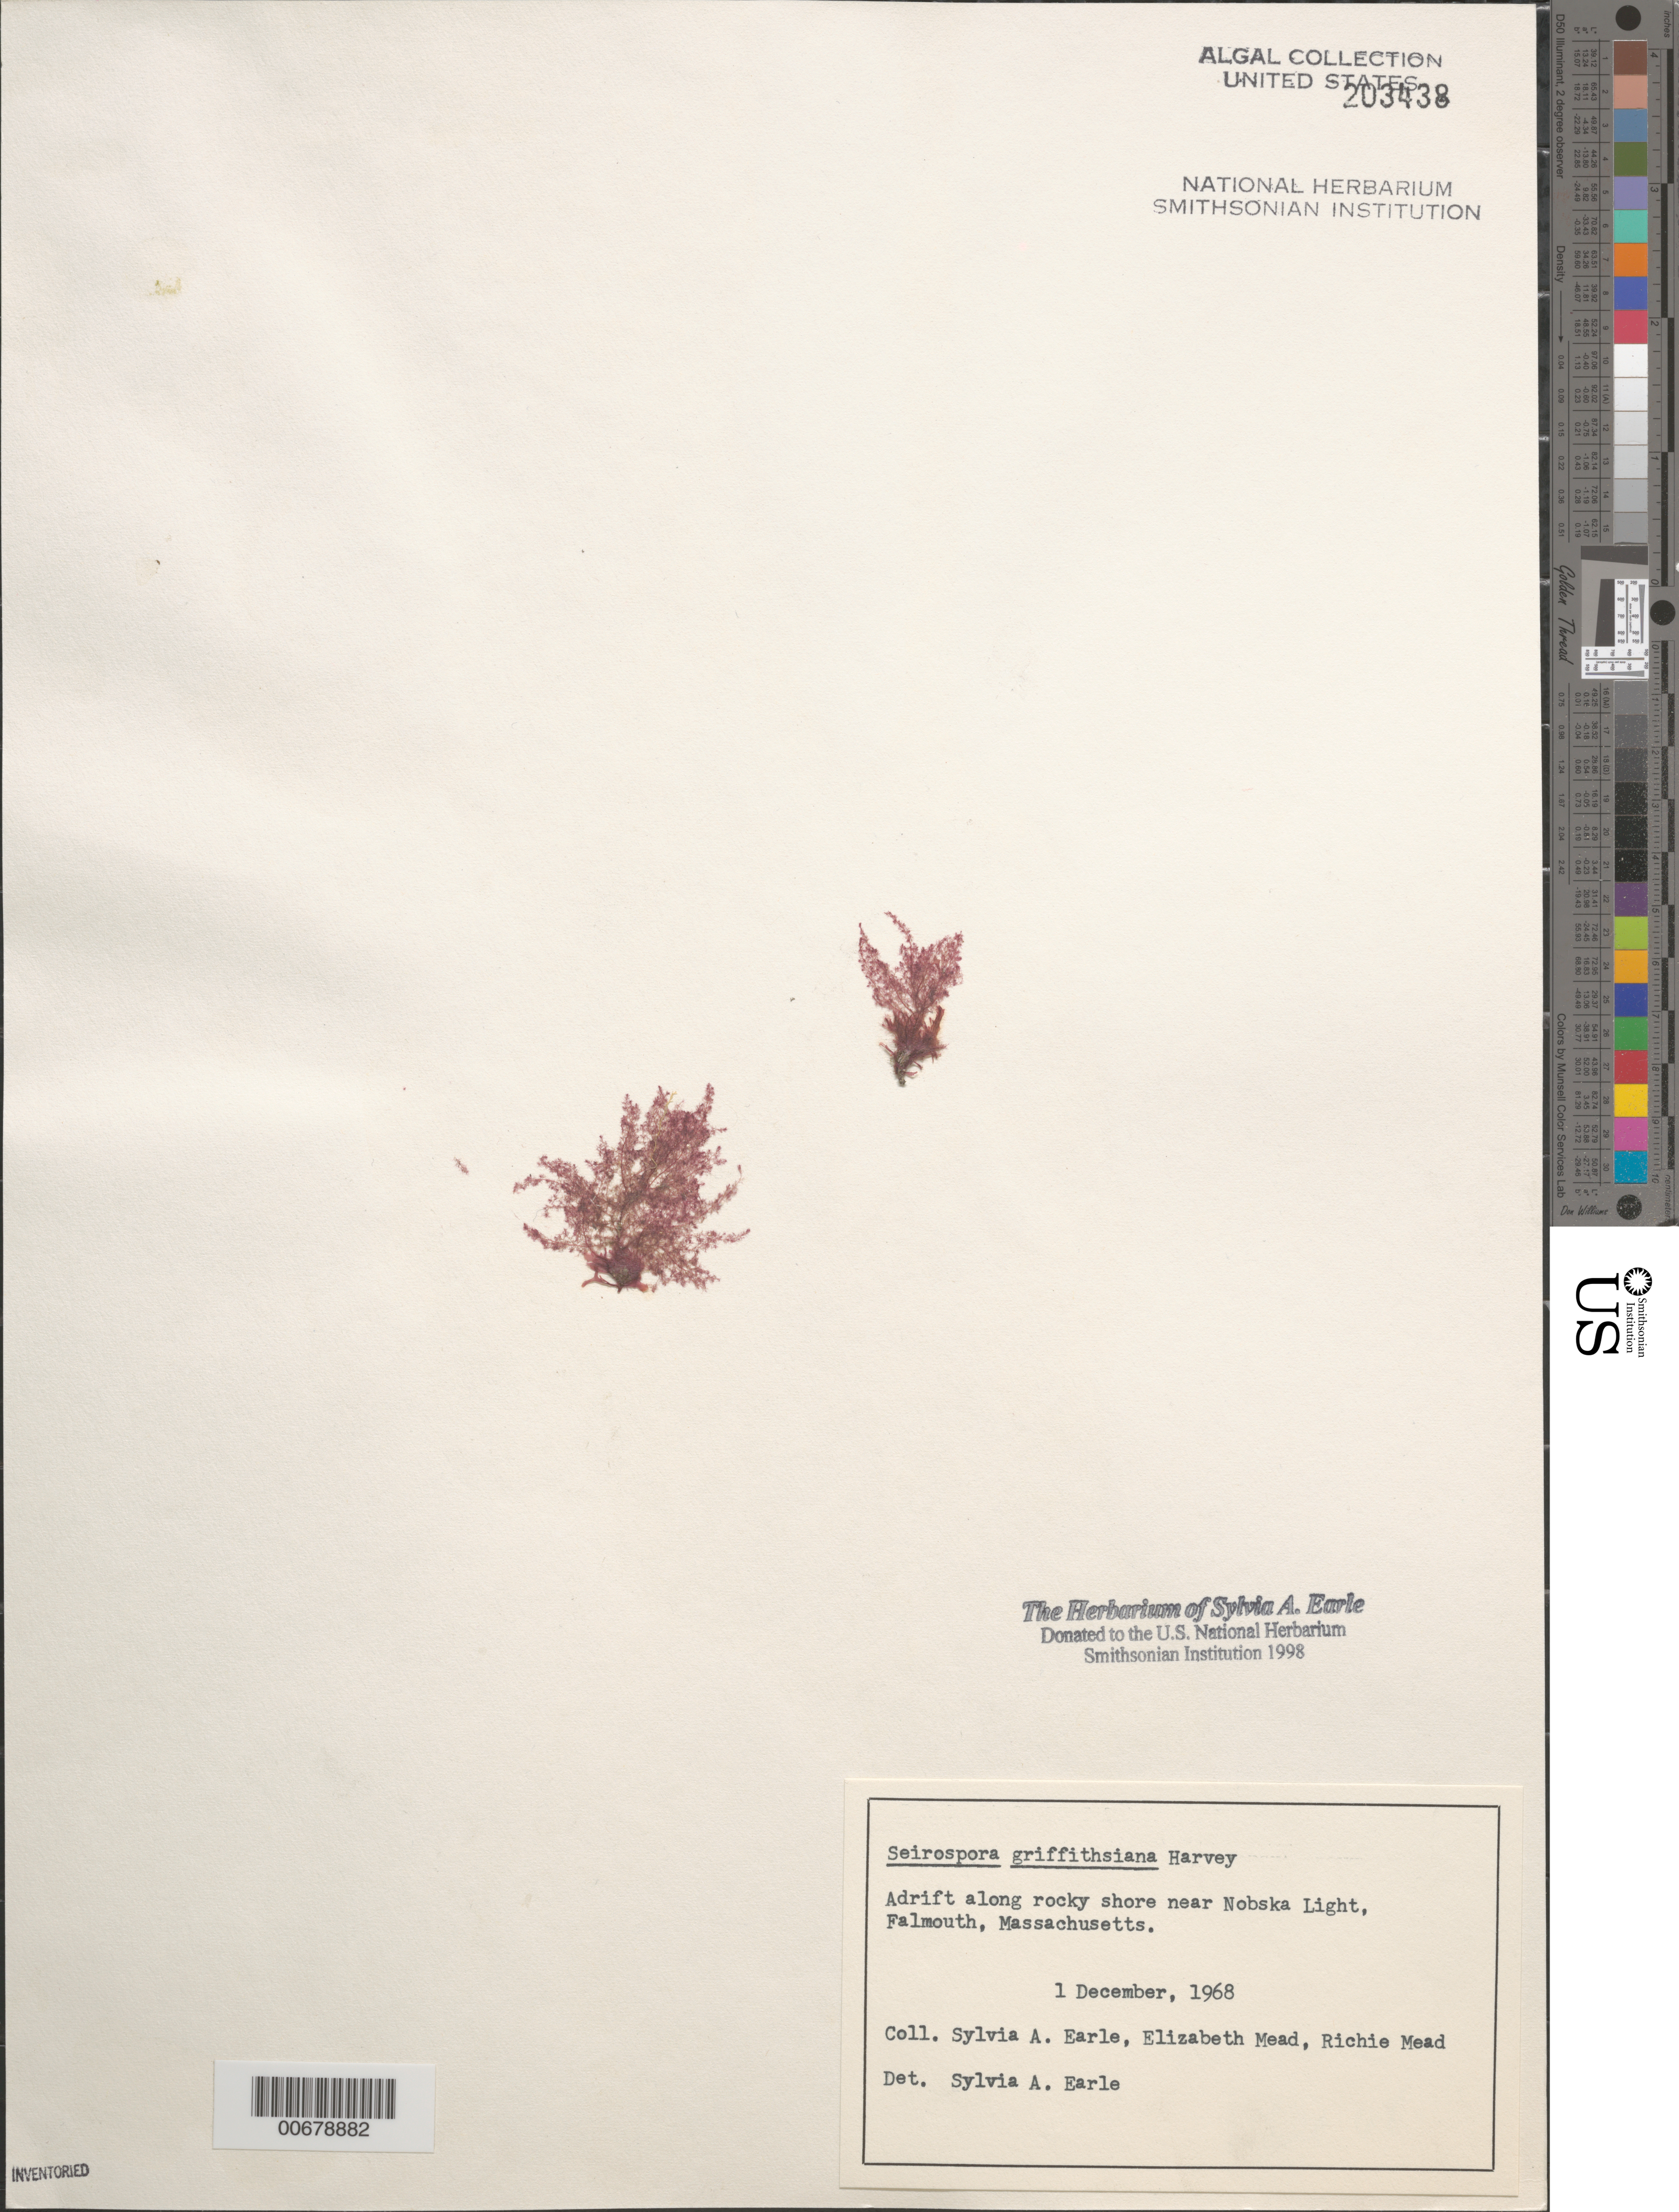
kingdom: Plantae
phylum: Rhodophyta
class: Florideophyceae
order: Ceramiales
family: Callithamniaceae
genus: Seirospora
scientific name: Seirospora interrupta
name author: (Sm.) F. Schmitz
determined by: Algae name updating Project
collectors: S. A. Earle, E. Mead & R. Mead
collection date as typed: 01 Dec 1968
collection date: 1968-12-01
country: United States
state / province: Massachusetts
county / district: Barnstable County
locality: Falmouth, near Nobska Light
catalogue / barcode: US 203438